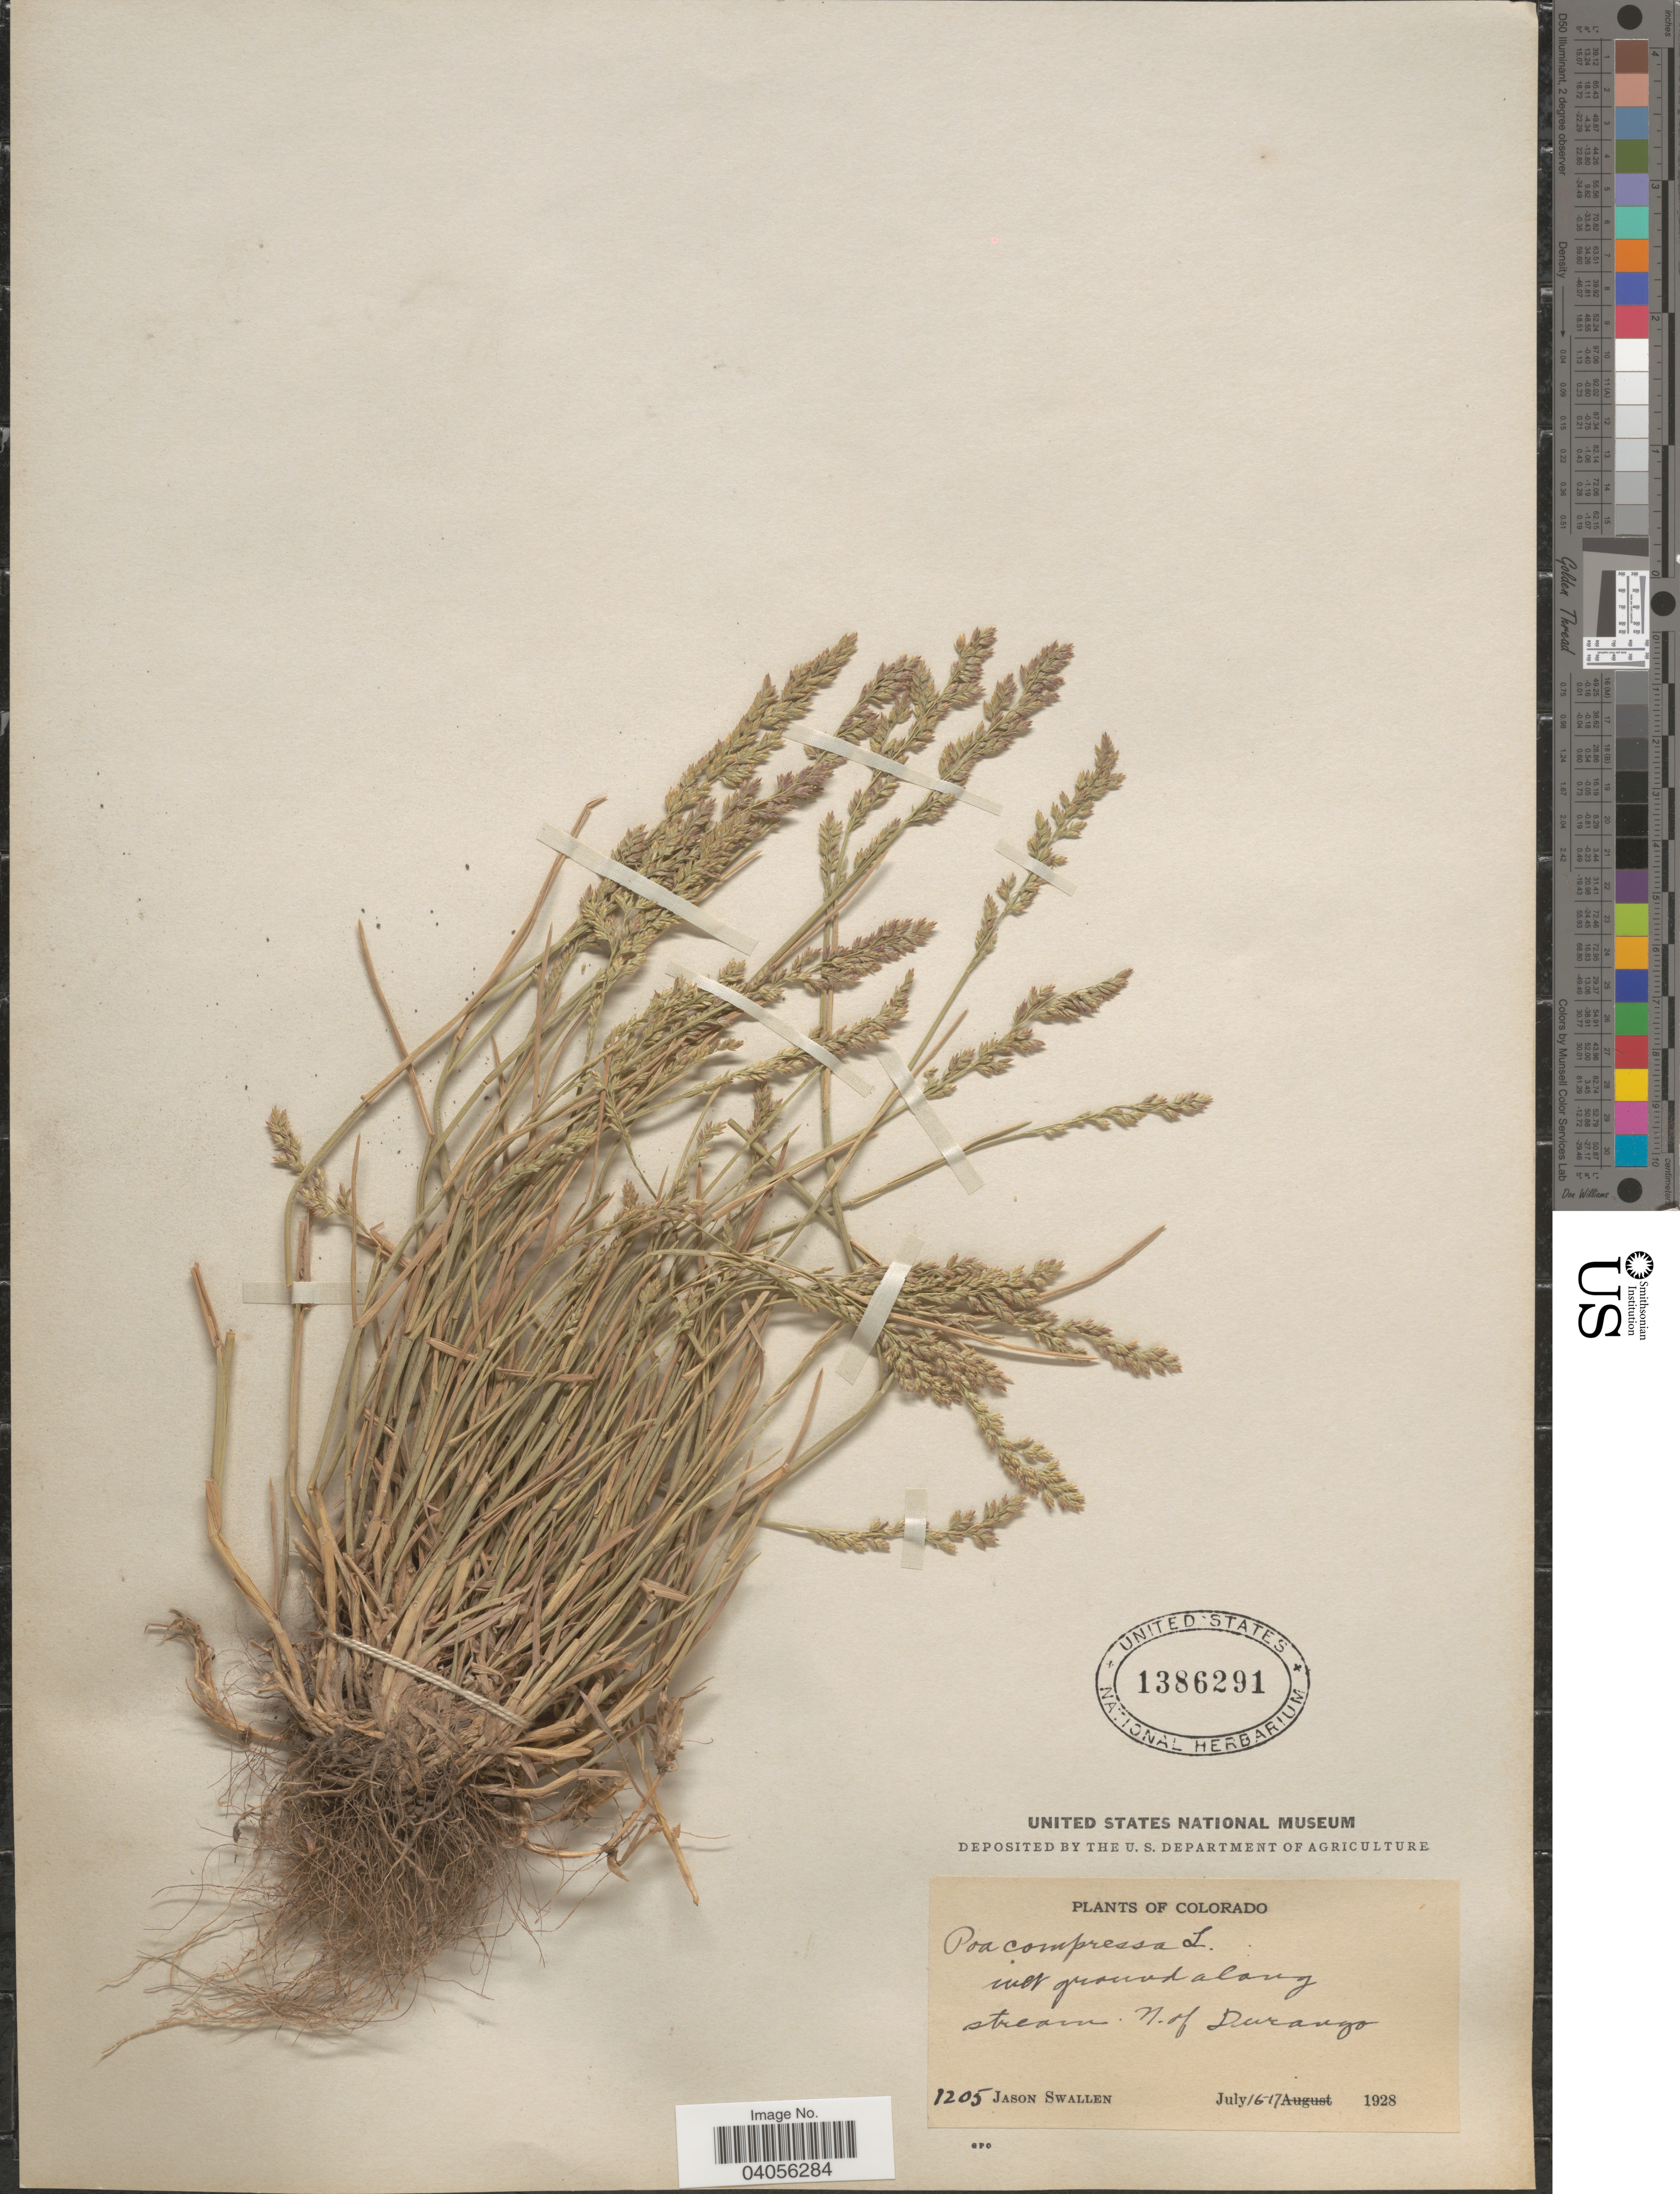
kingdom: Plantae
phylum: Tracheophyta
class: Liliopsida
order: Poales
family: Poaceae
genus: Poa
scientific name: Poa compressa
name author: L.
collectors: J. R. Swallen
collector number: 1205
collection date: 1928-07-16/1928-07-17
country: United States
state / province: Colorado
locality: Wet ground along stream N. of Duranzo.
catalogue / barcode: US 1386291